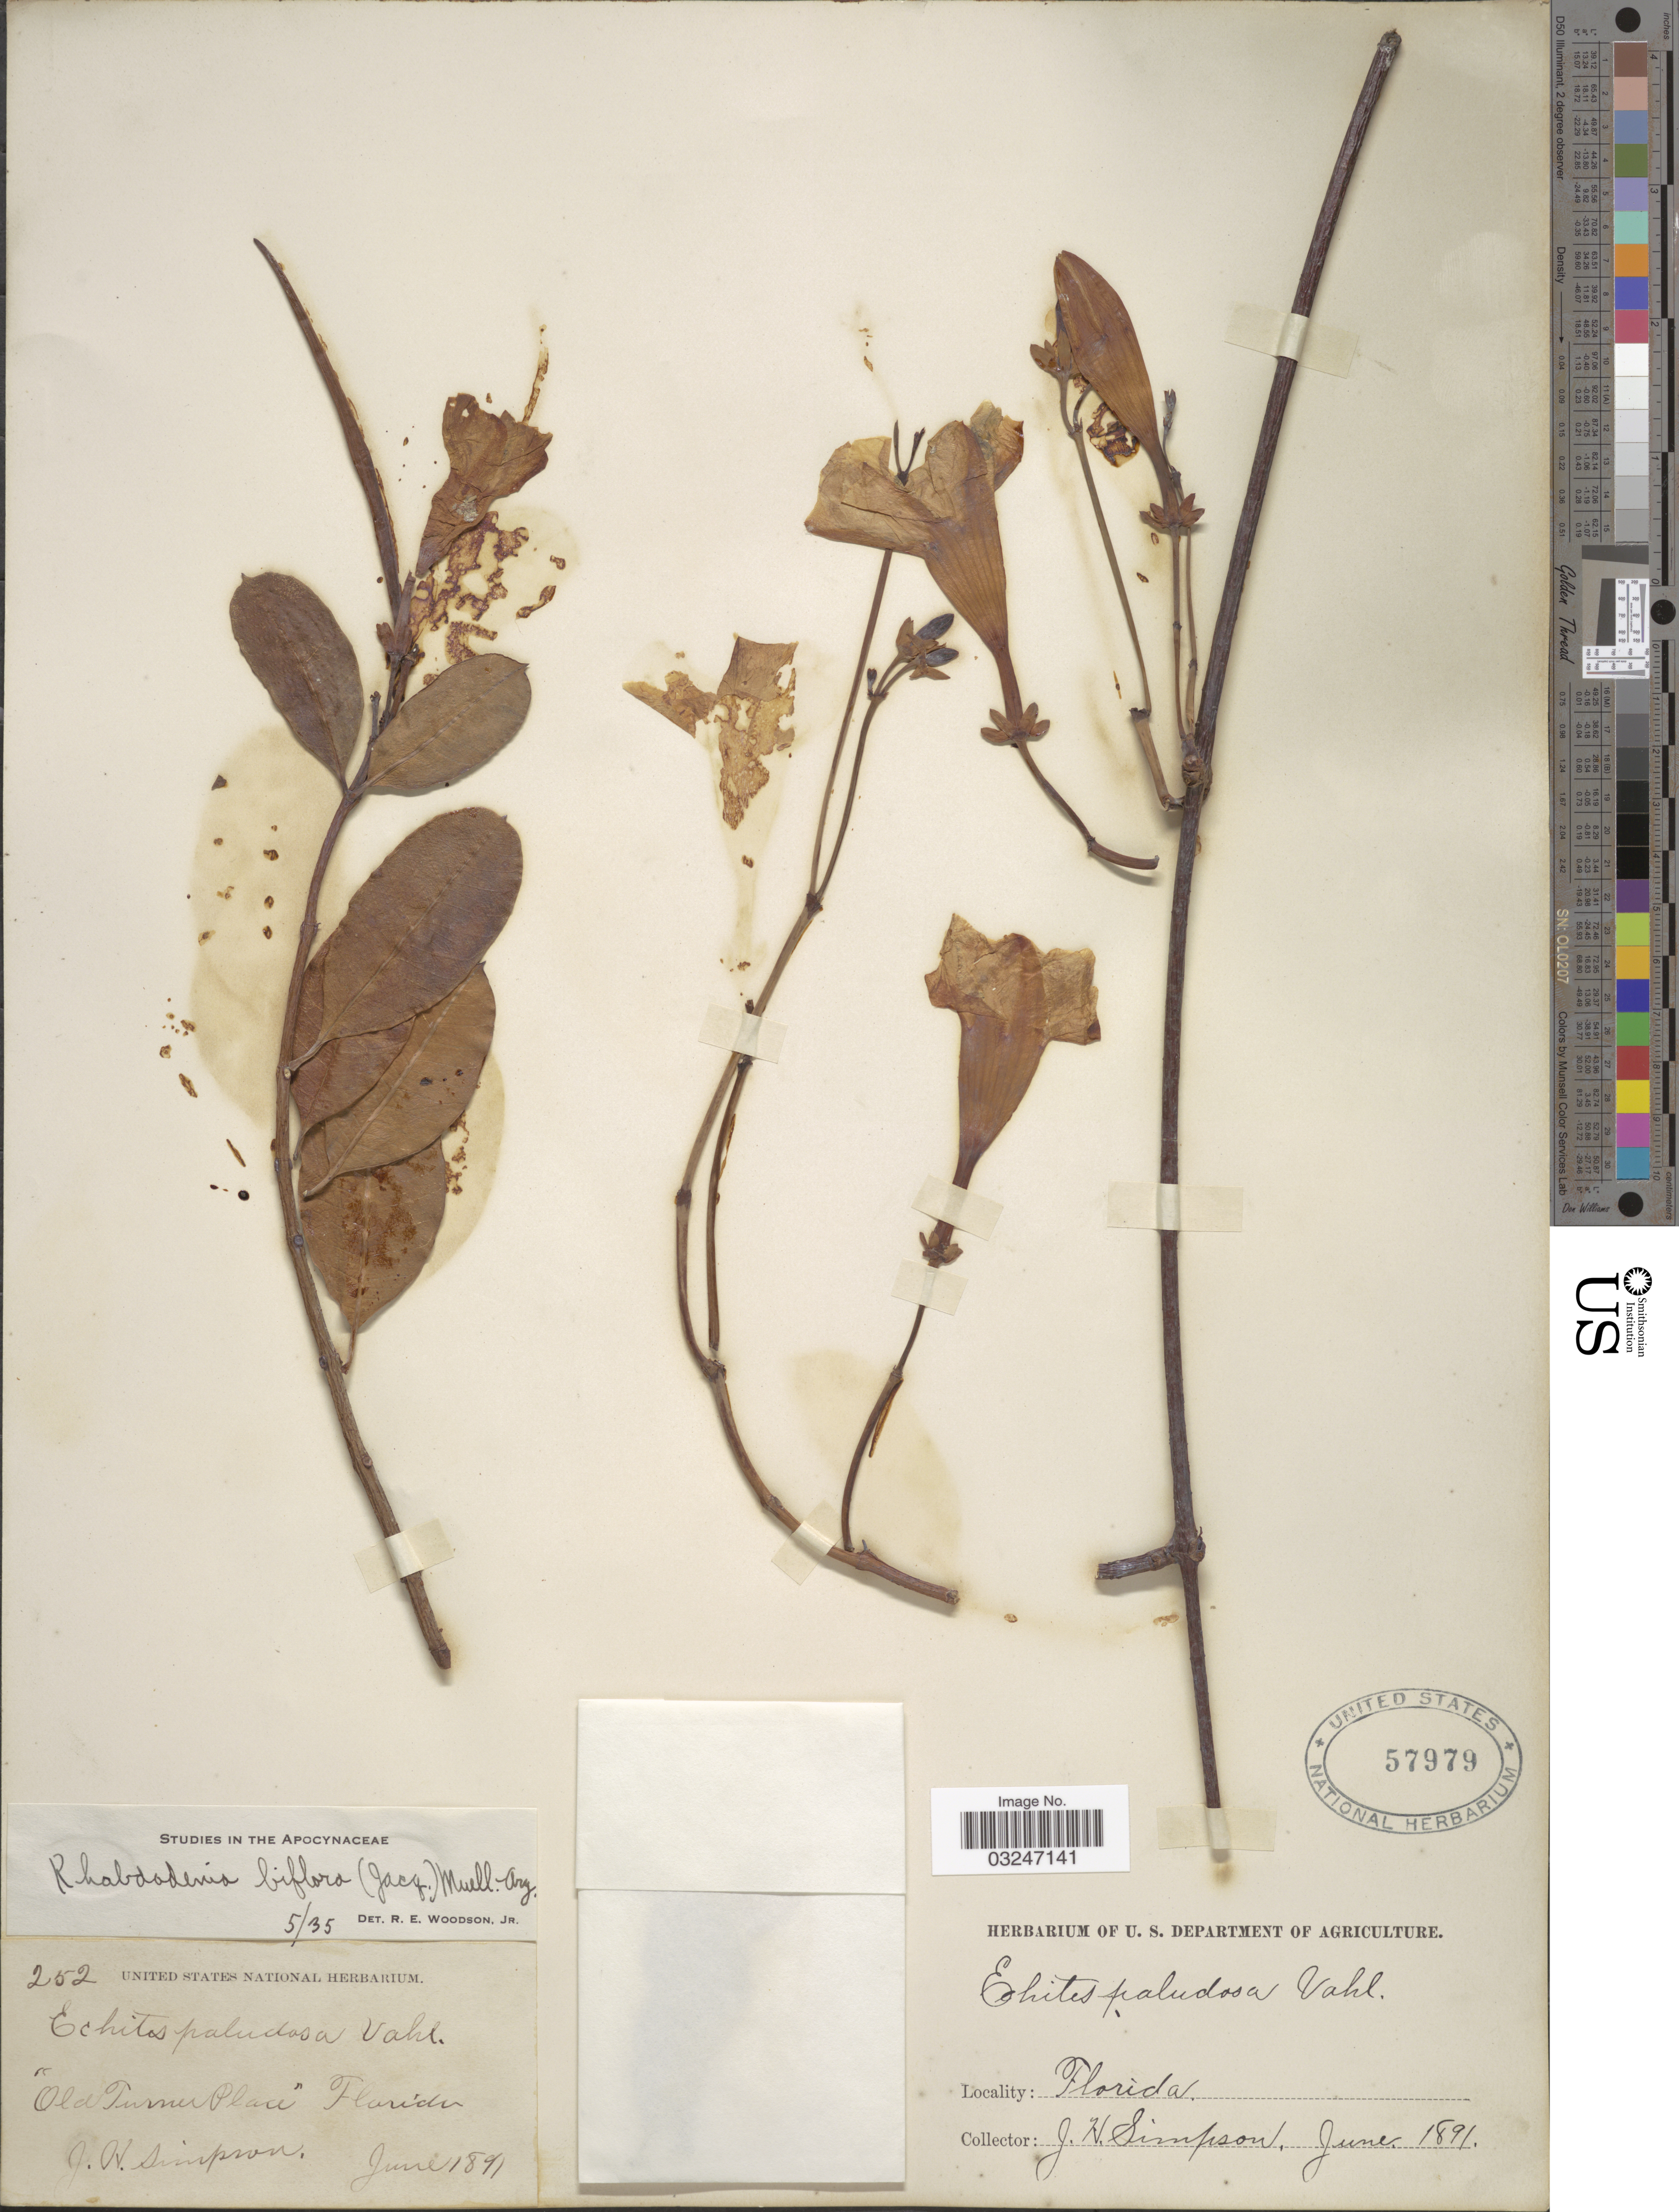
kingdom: Plantae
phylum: Tracheophyta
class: Magnoliopsida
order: Gentianales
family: Apocynaceae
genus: Rhabdadenia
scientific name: Rhabdadenia biflora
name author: (Jacq.) Müll. Arg.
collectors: J. H. Simpson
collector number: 252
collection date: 1891-06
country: United States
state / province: Florida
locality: Old Turner Place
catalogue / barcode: US 57979